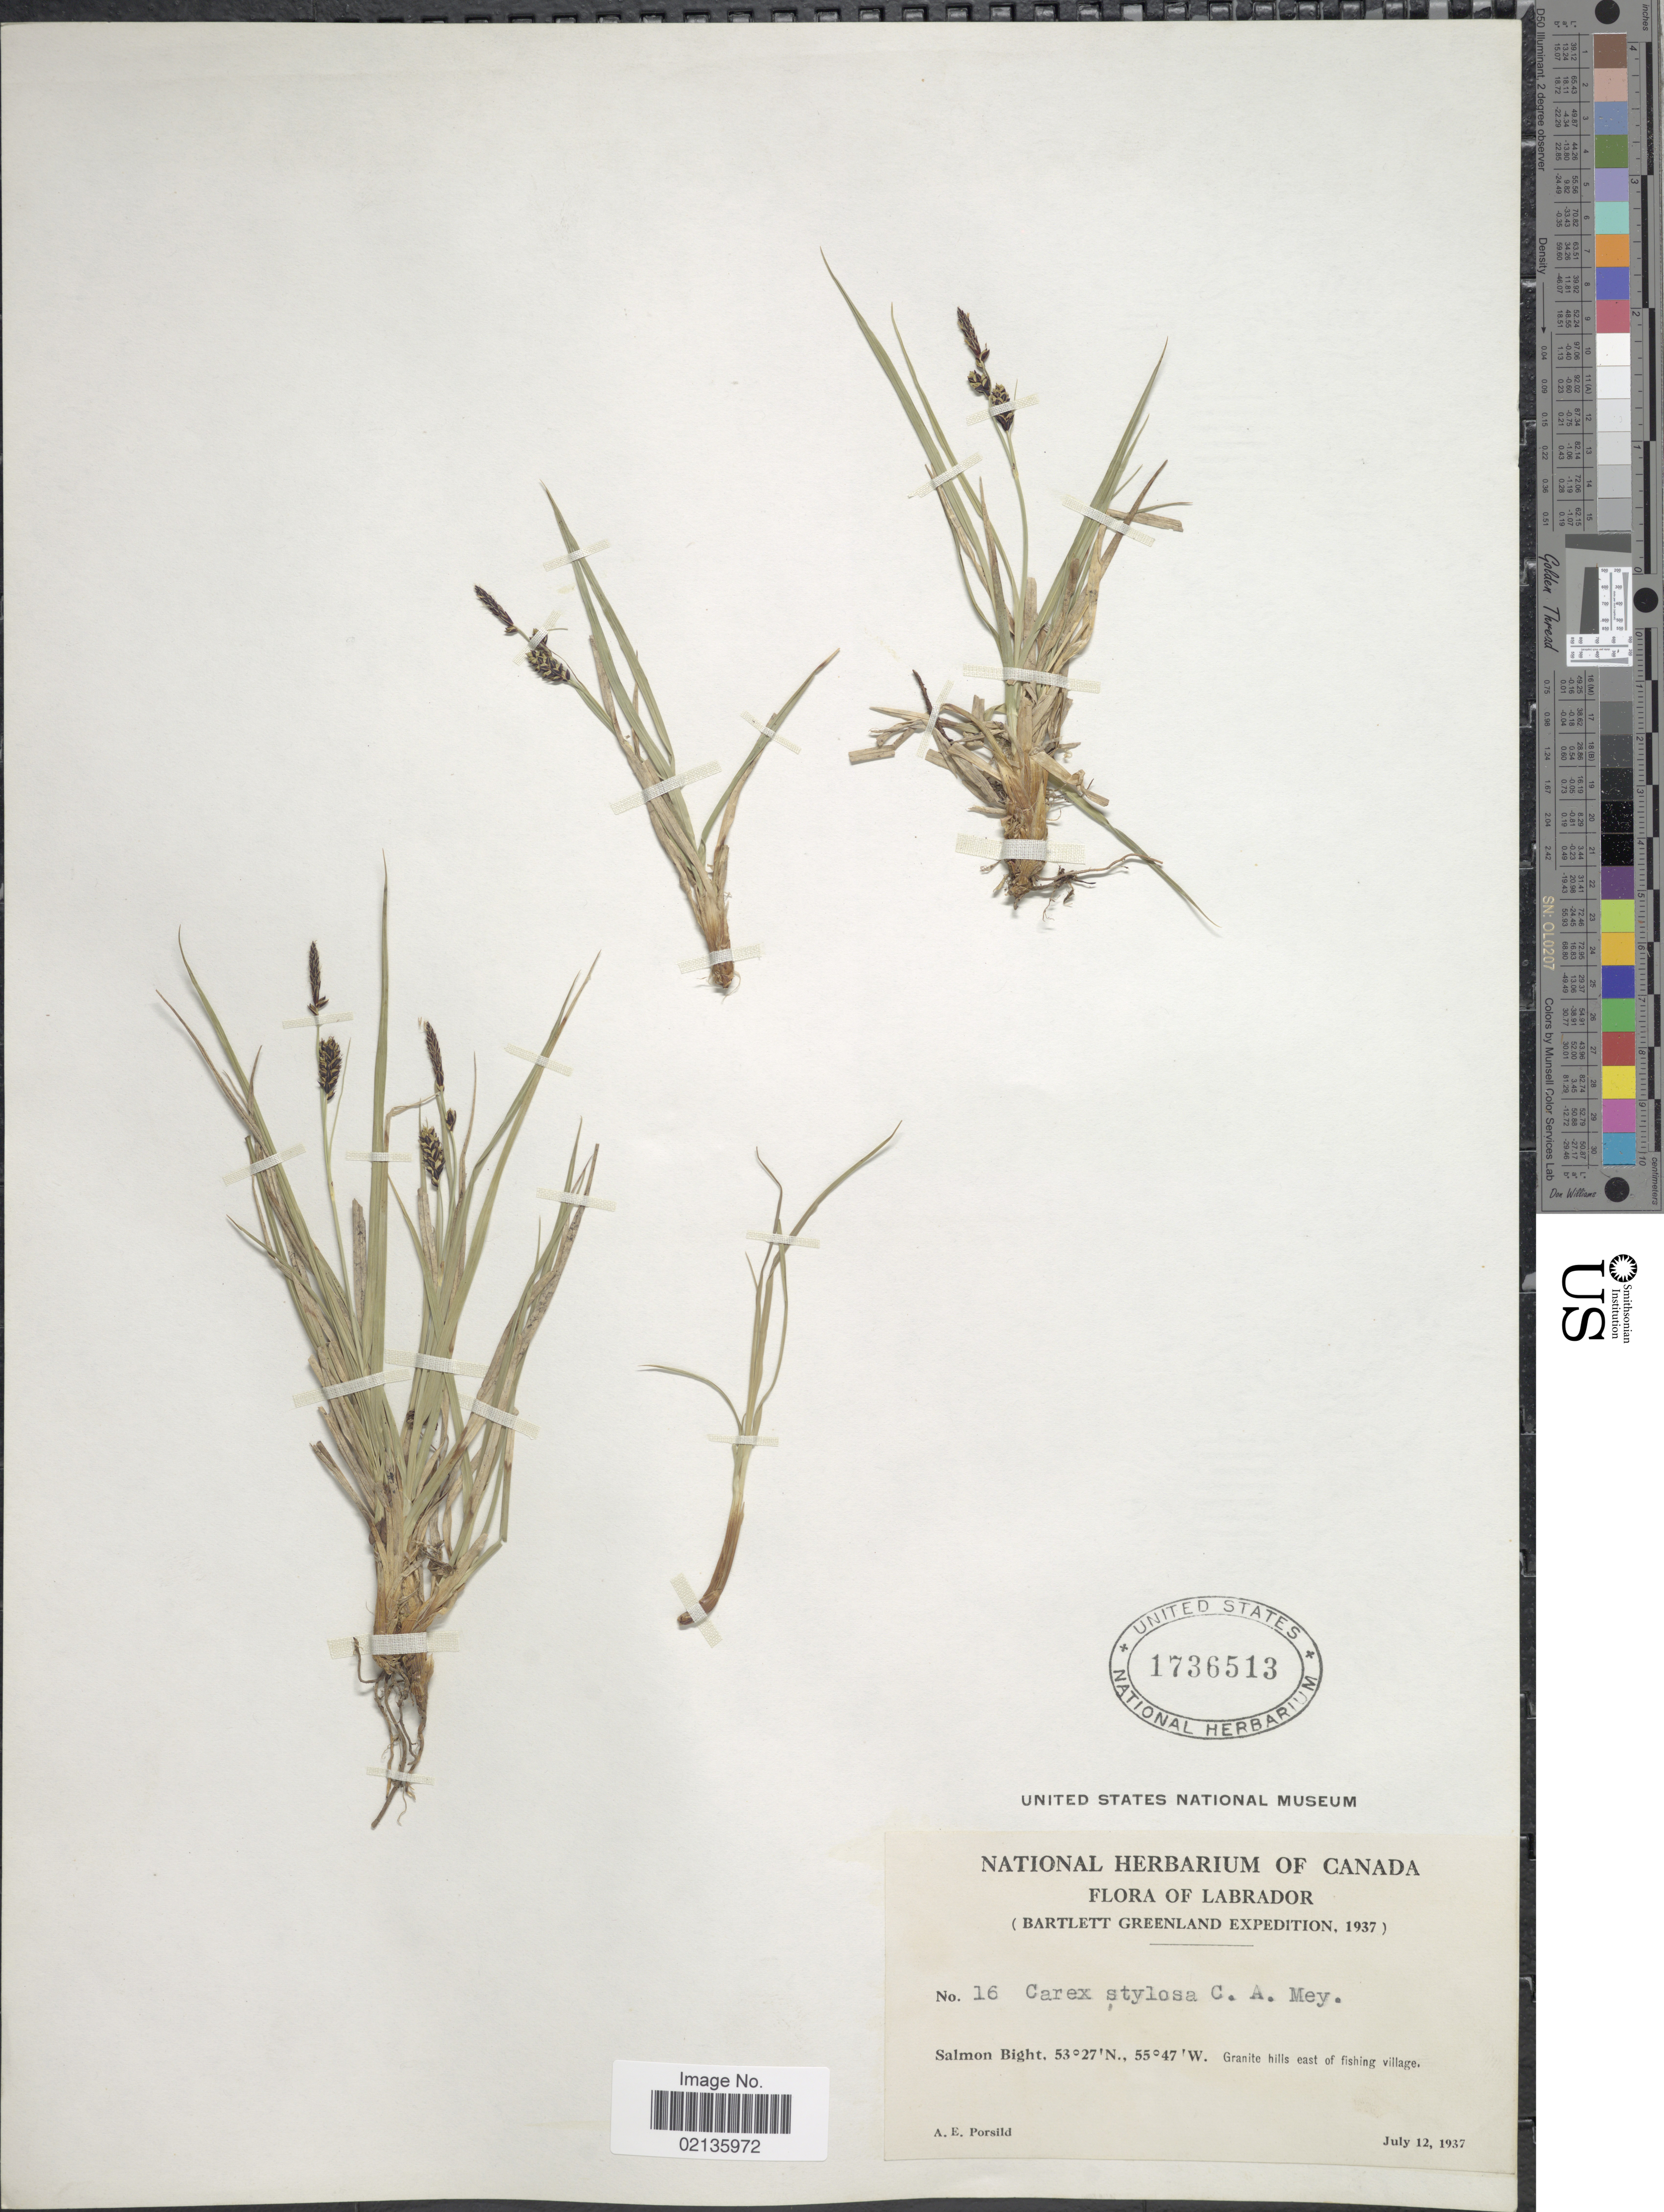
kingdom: Plantae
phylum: Tracheophyta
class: Liliopsida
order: Poales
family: Cyperaceae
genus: Carex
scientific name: Carex stylosa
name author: C.A. Mey.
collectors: A. E. Porsild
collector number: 16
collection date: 1937-07-12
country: Canada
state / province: Newfoundland and Labrador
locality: Labrador, Bartlett Greenland, Salmon Bight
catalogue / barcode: US 1736513